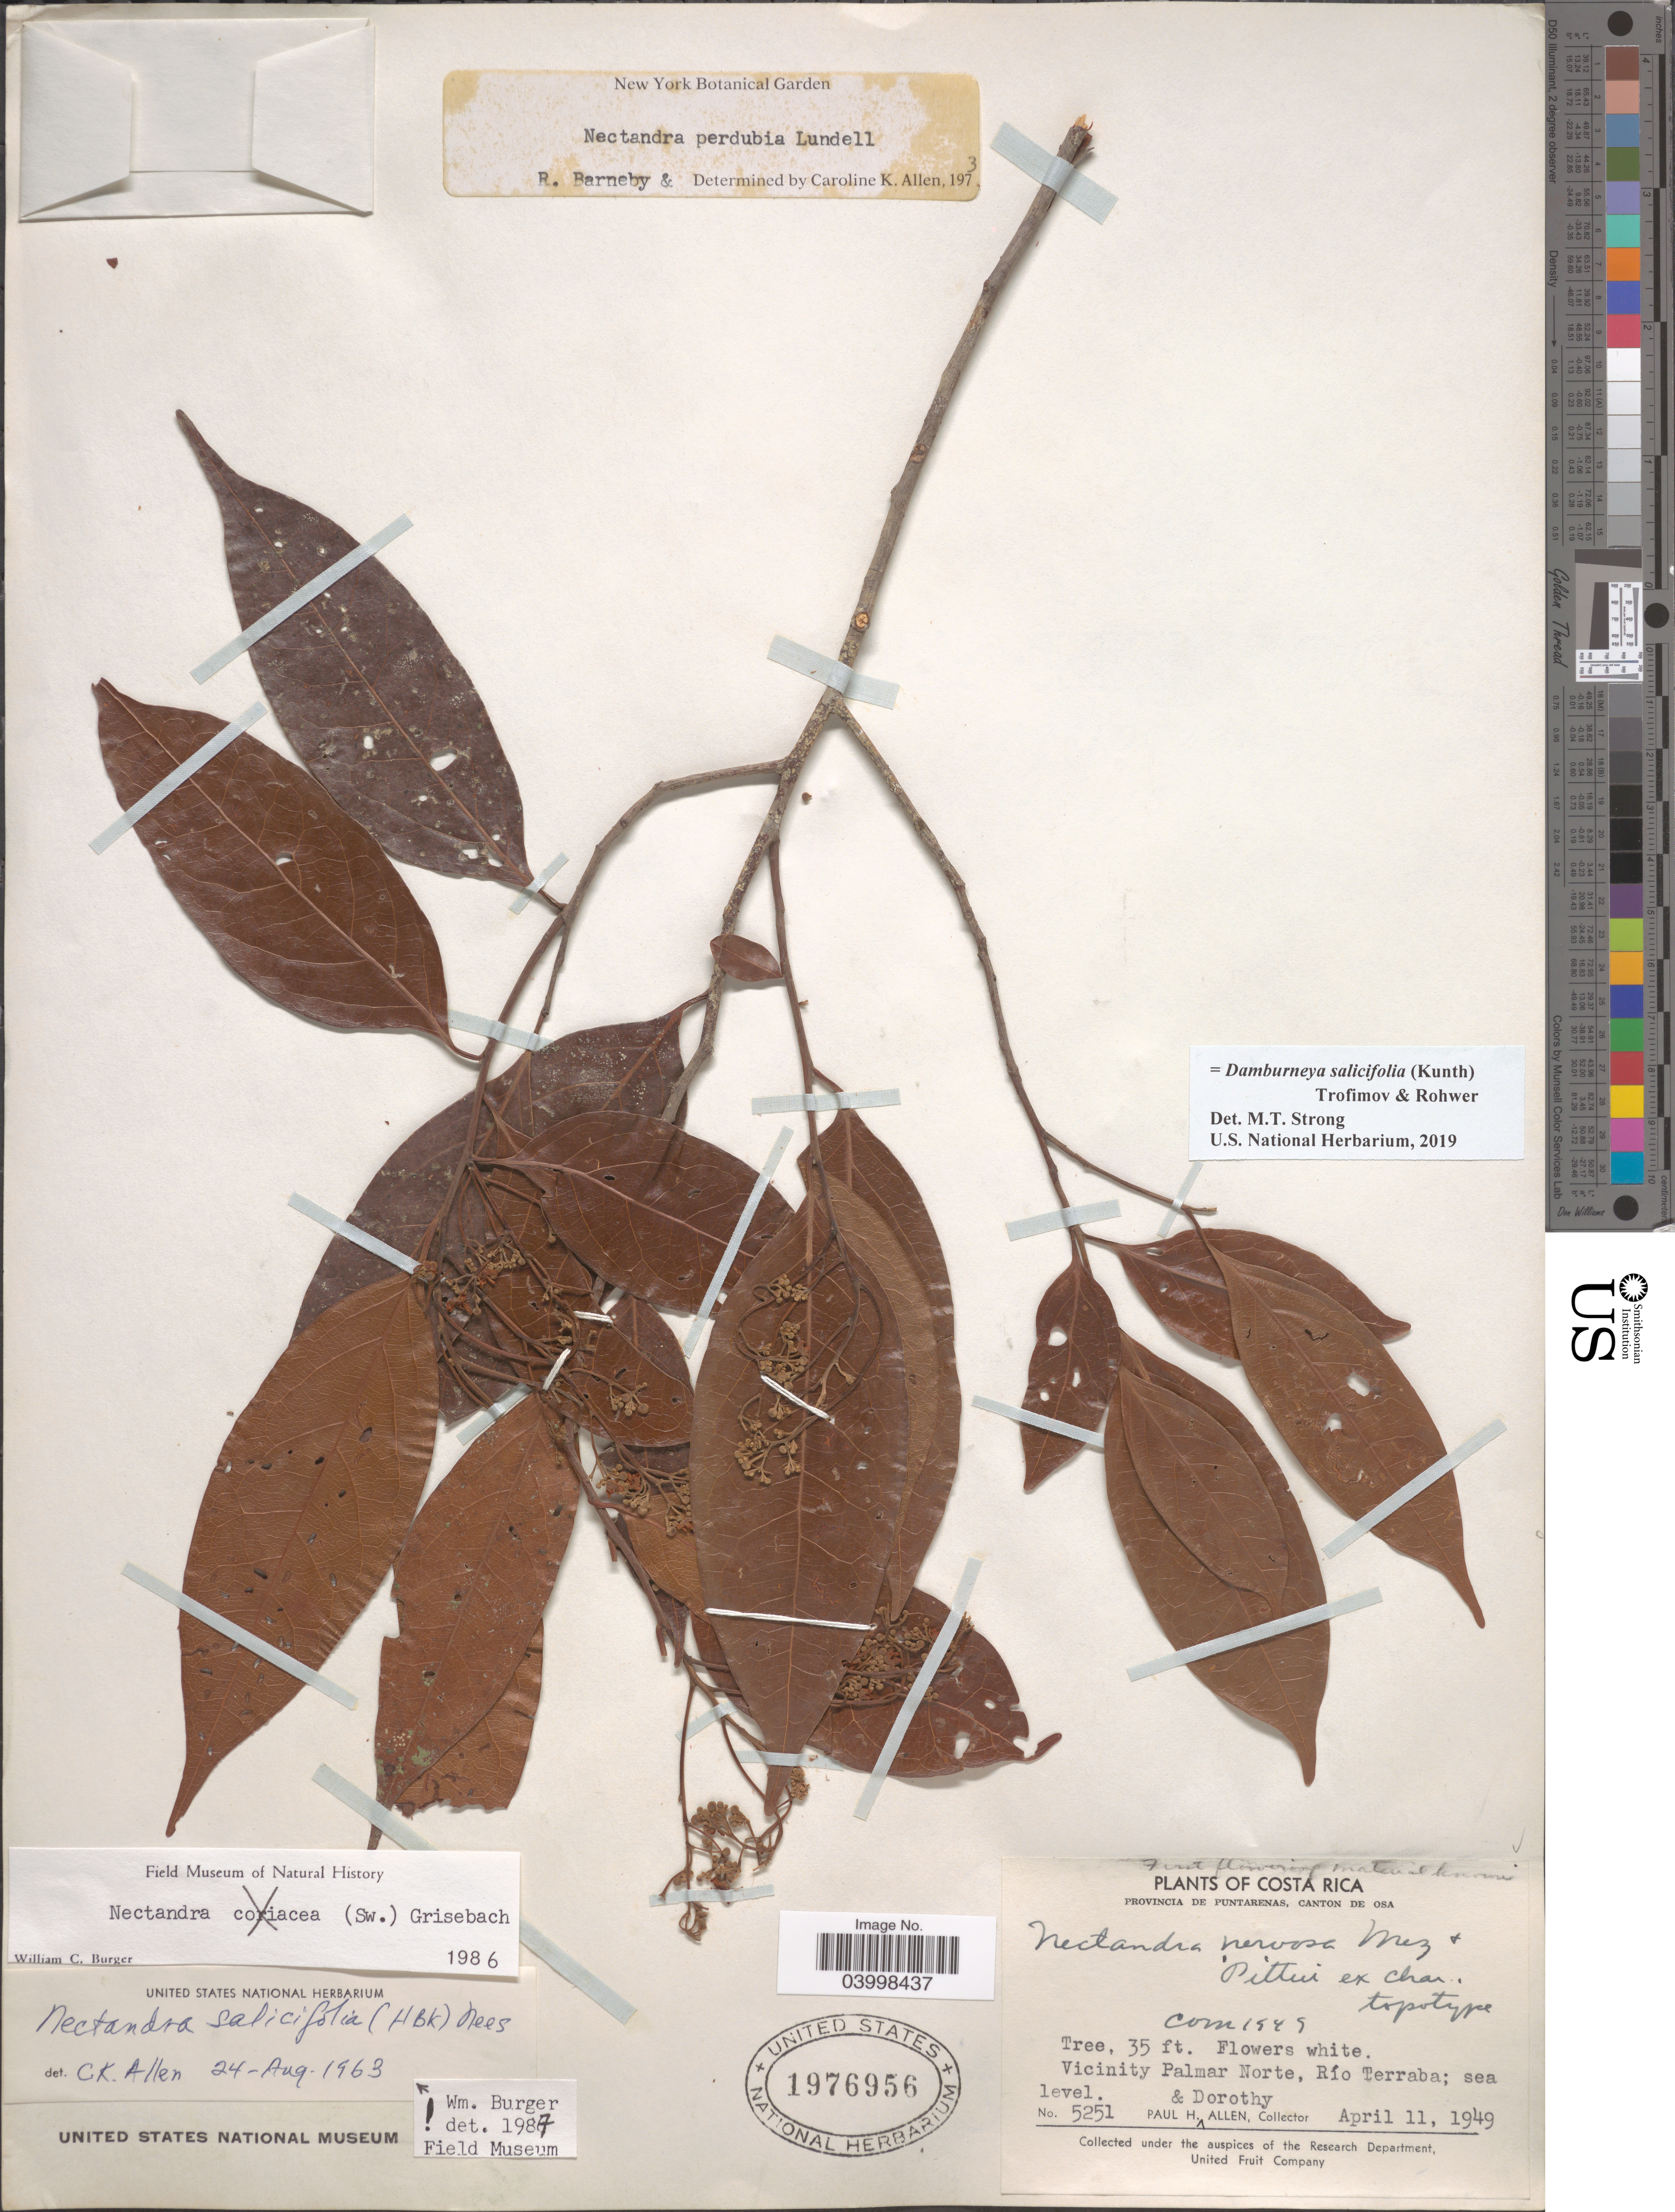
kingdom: Plantae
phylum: Tracheophyta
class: Magnoliopsida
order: Laurales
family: Lauraceae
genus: Damburneya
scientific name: Damburneya salicifolia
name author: (Kunth) Trofimov & Rohwer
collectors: P. H. Allen & D. O. Allen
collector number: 5251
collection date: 1949-04-11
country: Costa Rica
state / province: Puntarenas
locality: Canton De Osa. Vicinity Palmar Norte, Río Terraba.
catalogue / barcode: US 1976956